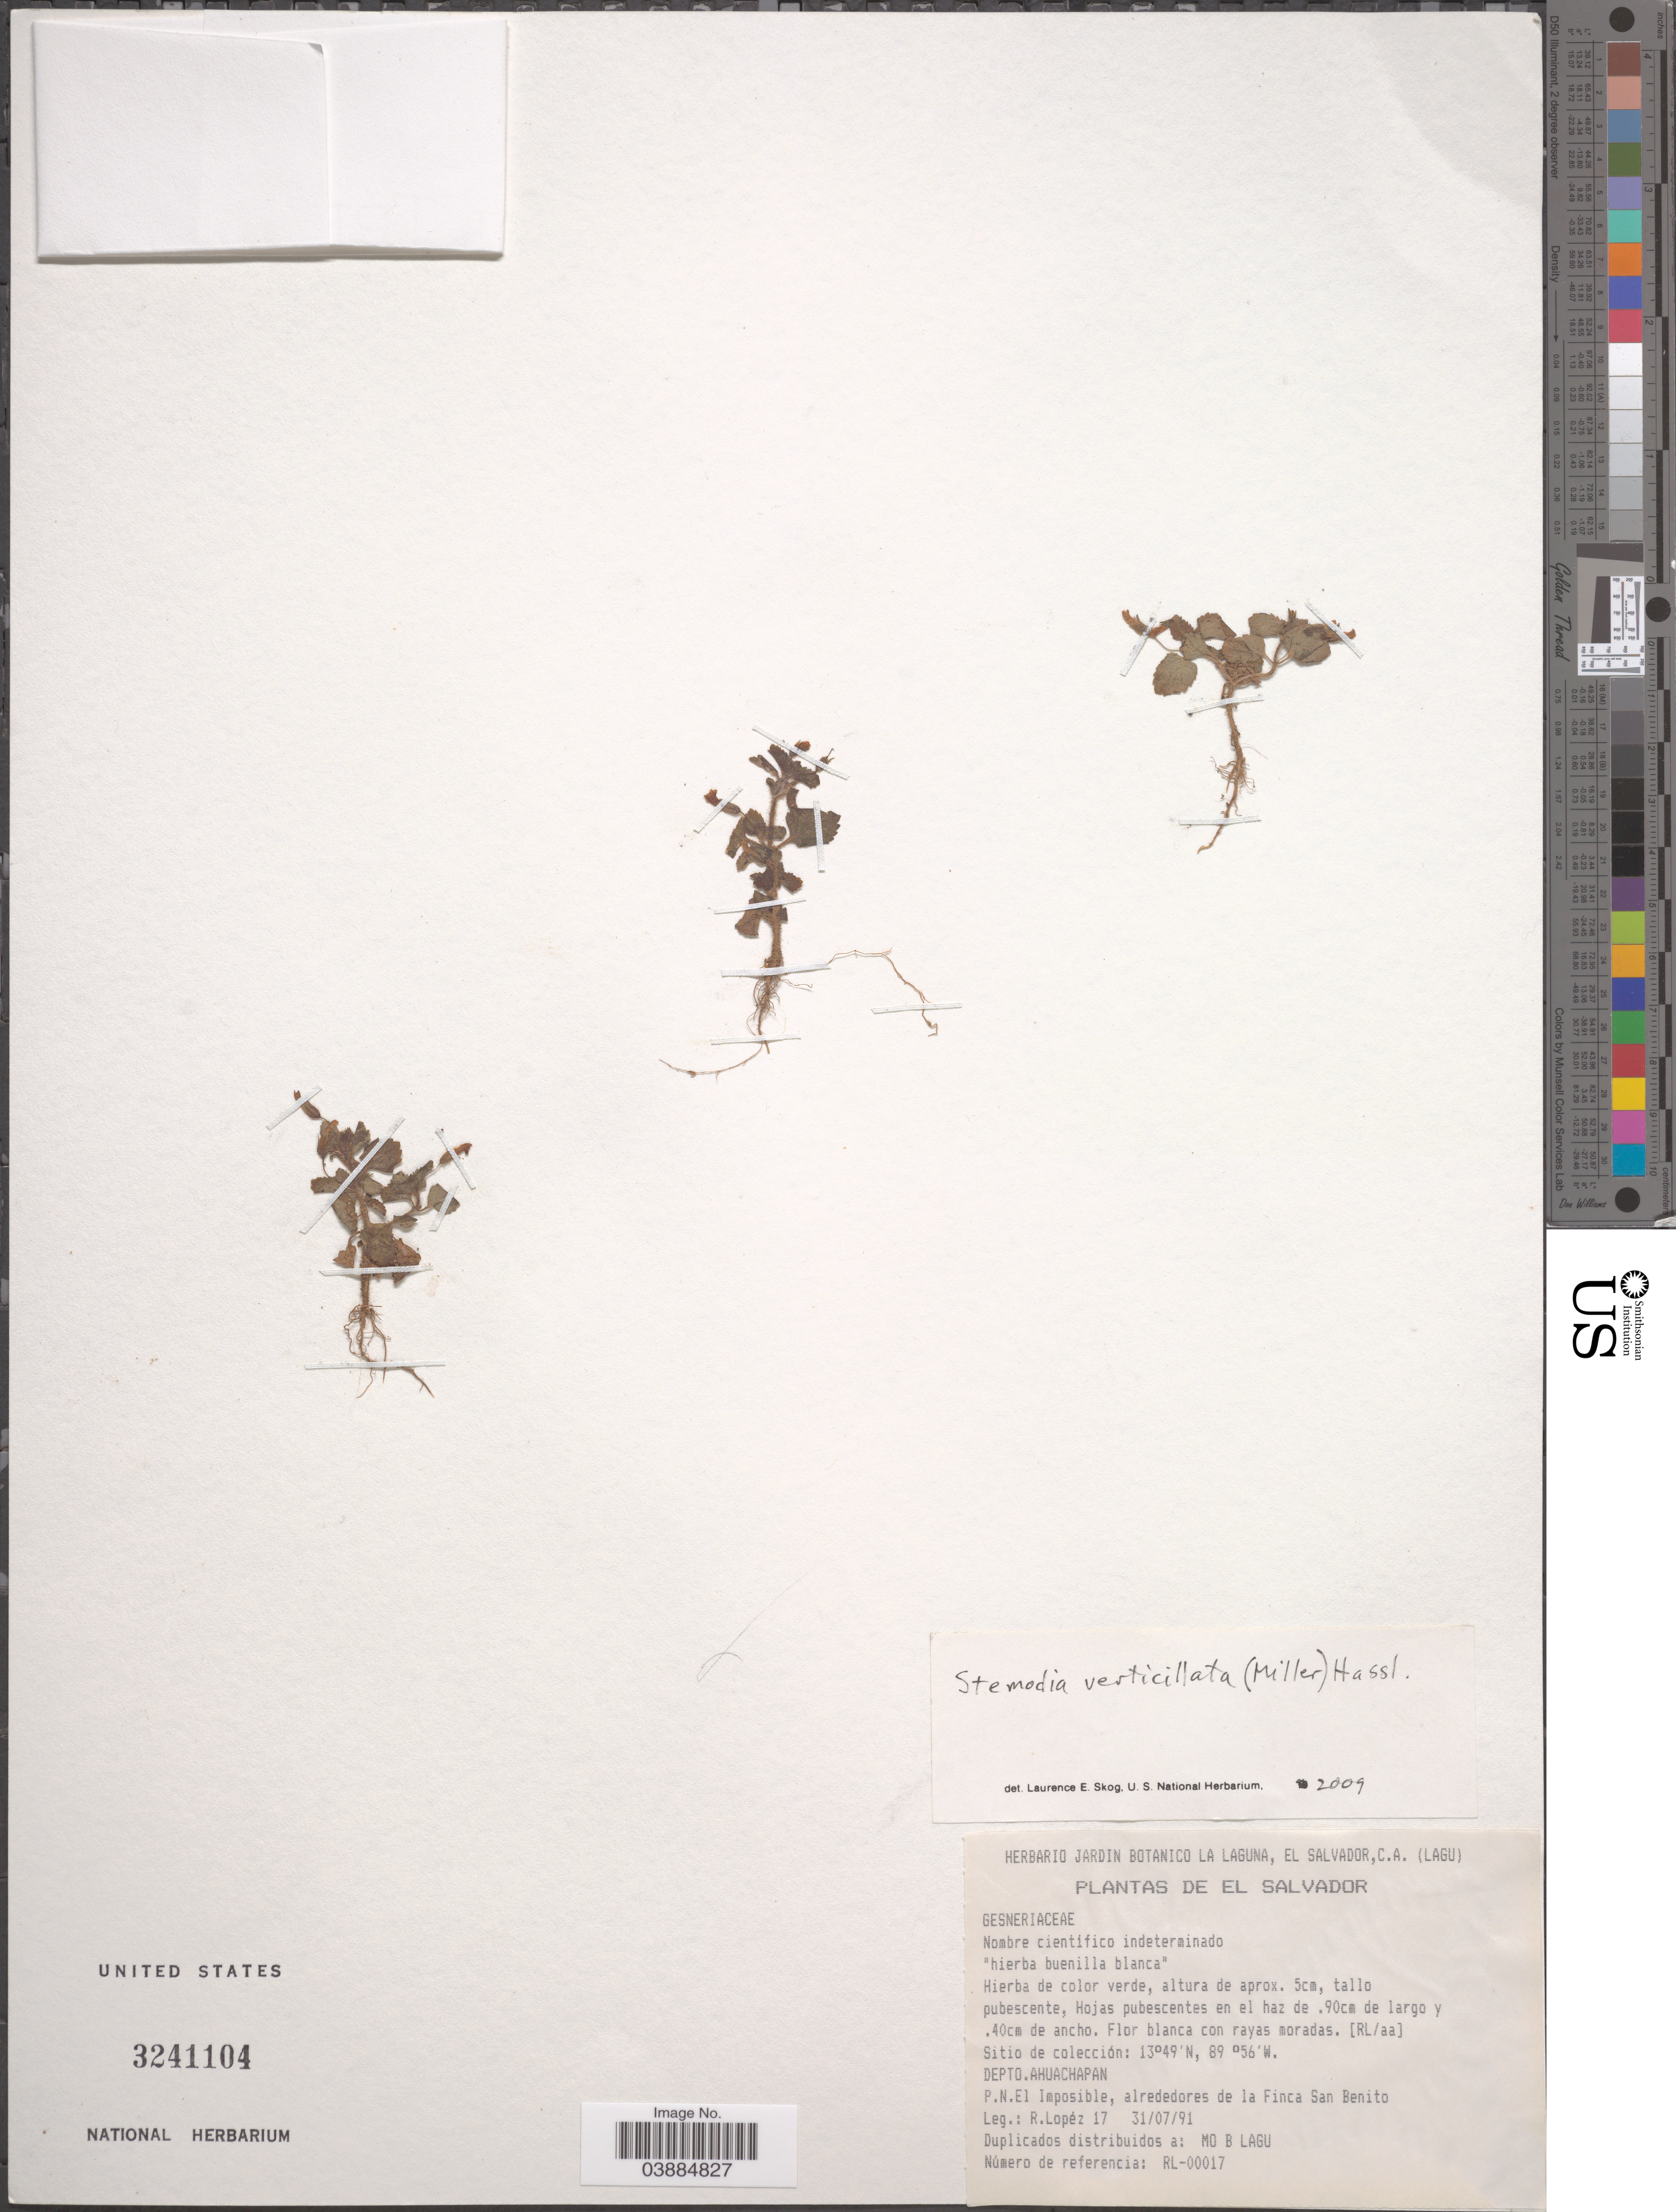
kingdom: Plantae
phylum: Tracheophyta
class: Magnoliopsida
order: Lamiales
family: Plantaginaceae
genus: Stemodia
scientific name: Stemodia verticillata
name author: (Mill.) Hassl.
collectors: R. Lopez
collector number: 17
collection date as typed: Transcribed d/m/y: 31/7/91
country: El Salvador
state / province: Ahuachapan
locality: Depto. Ahuachapan. P.N. El Imposible, alrededores de la Finca San Benito.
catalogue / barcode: US 3241104